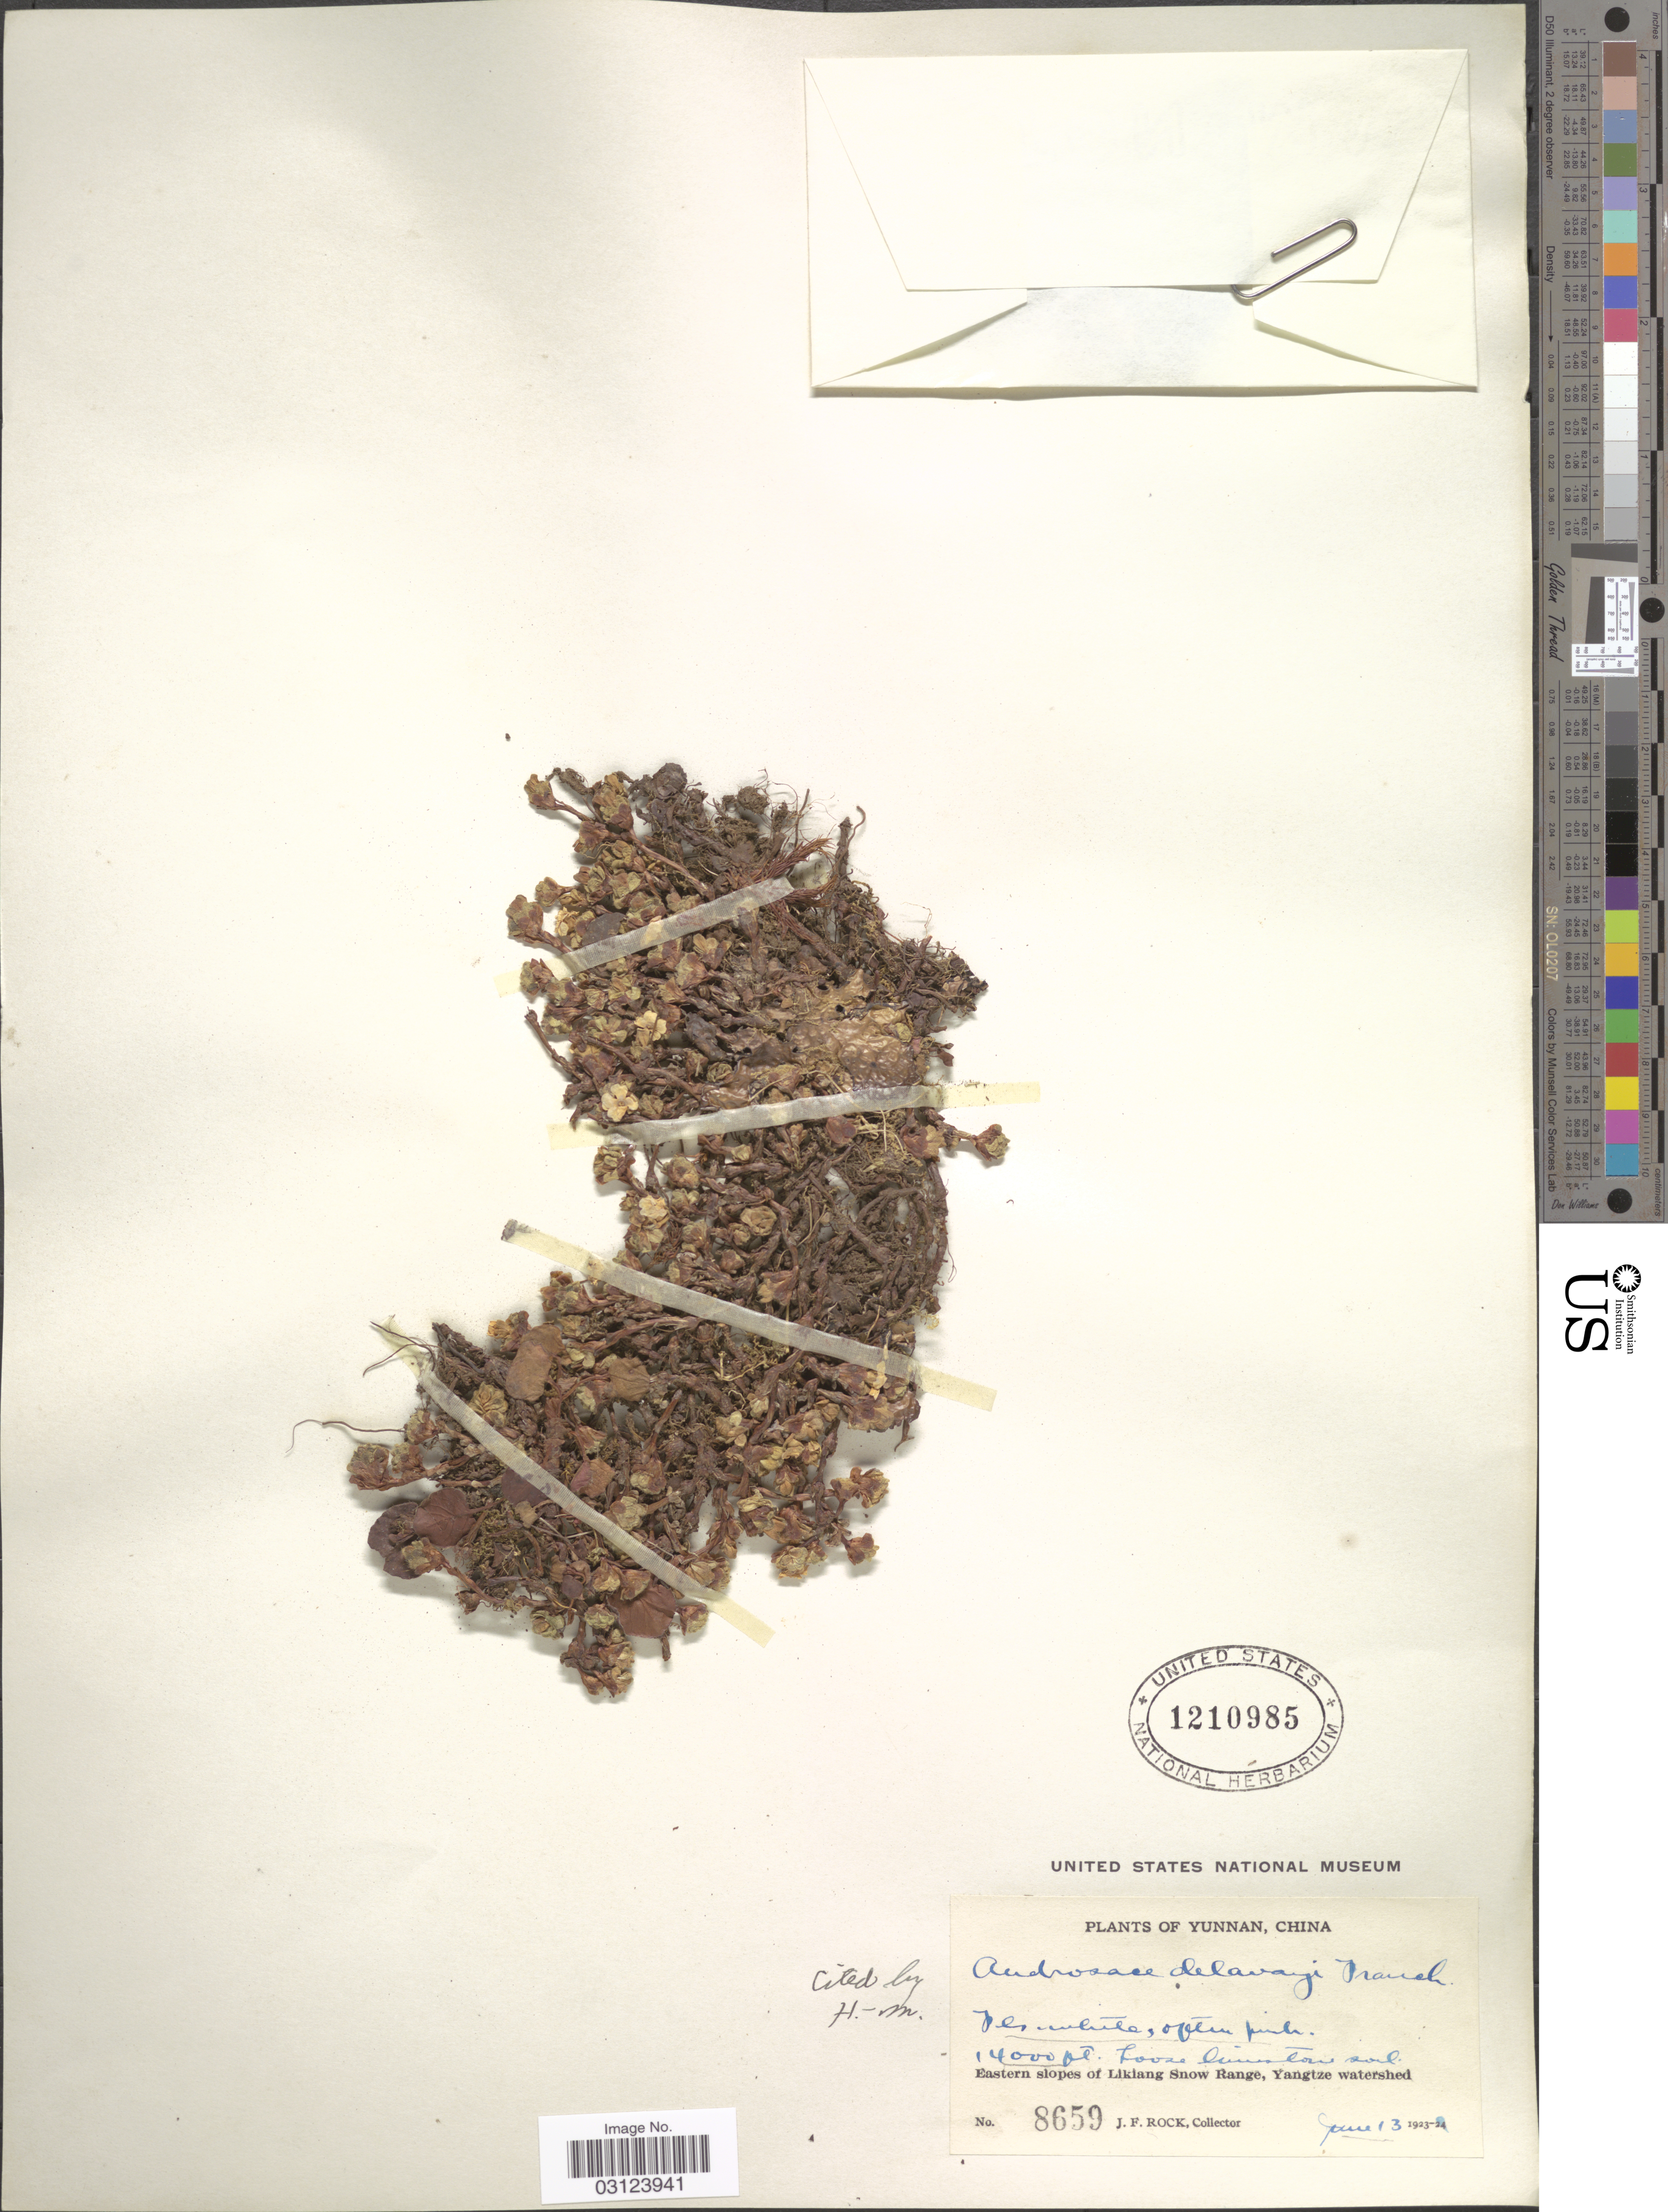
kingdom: Plantae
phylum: Tracheophyta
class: Magnoliopsida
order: Ericales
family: Primulaceae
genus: Androsace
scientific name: Androsace delavayi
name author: Franch.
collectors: J. Rock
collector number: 8659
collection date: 1923-06-13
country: China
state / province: Yunnan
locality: Eastern slopes of Likiang Snow Range, Yangtze watershed.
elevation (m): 4267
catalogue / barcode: US 1210985